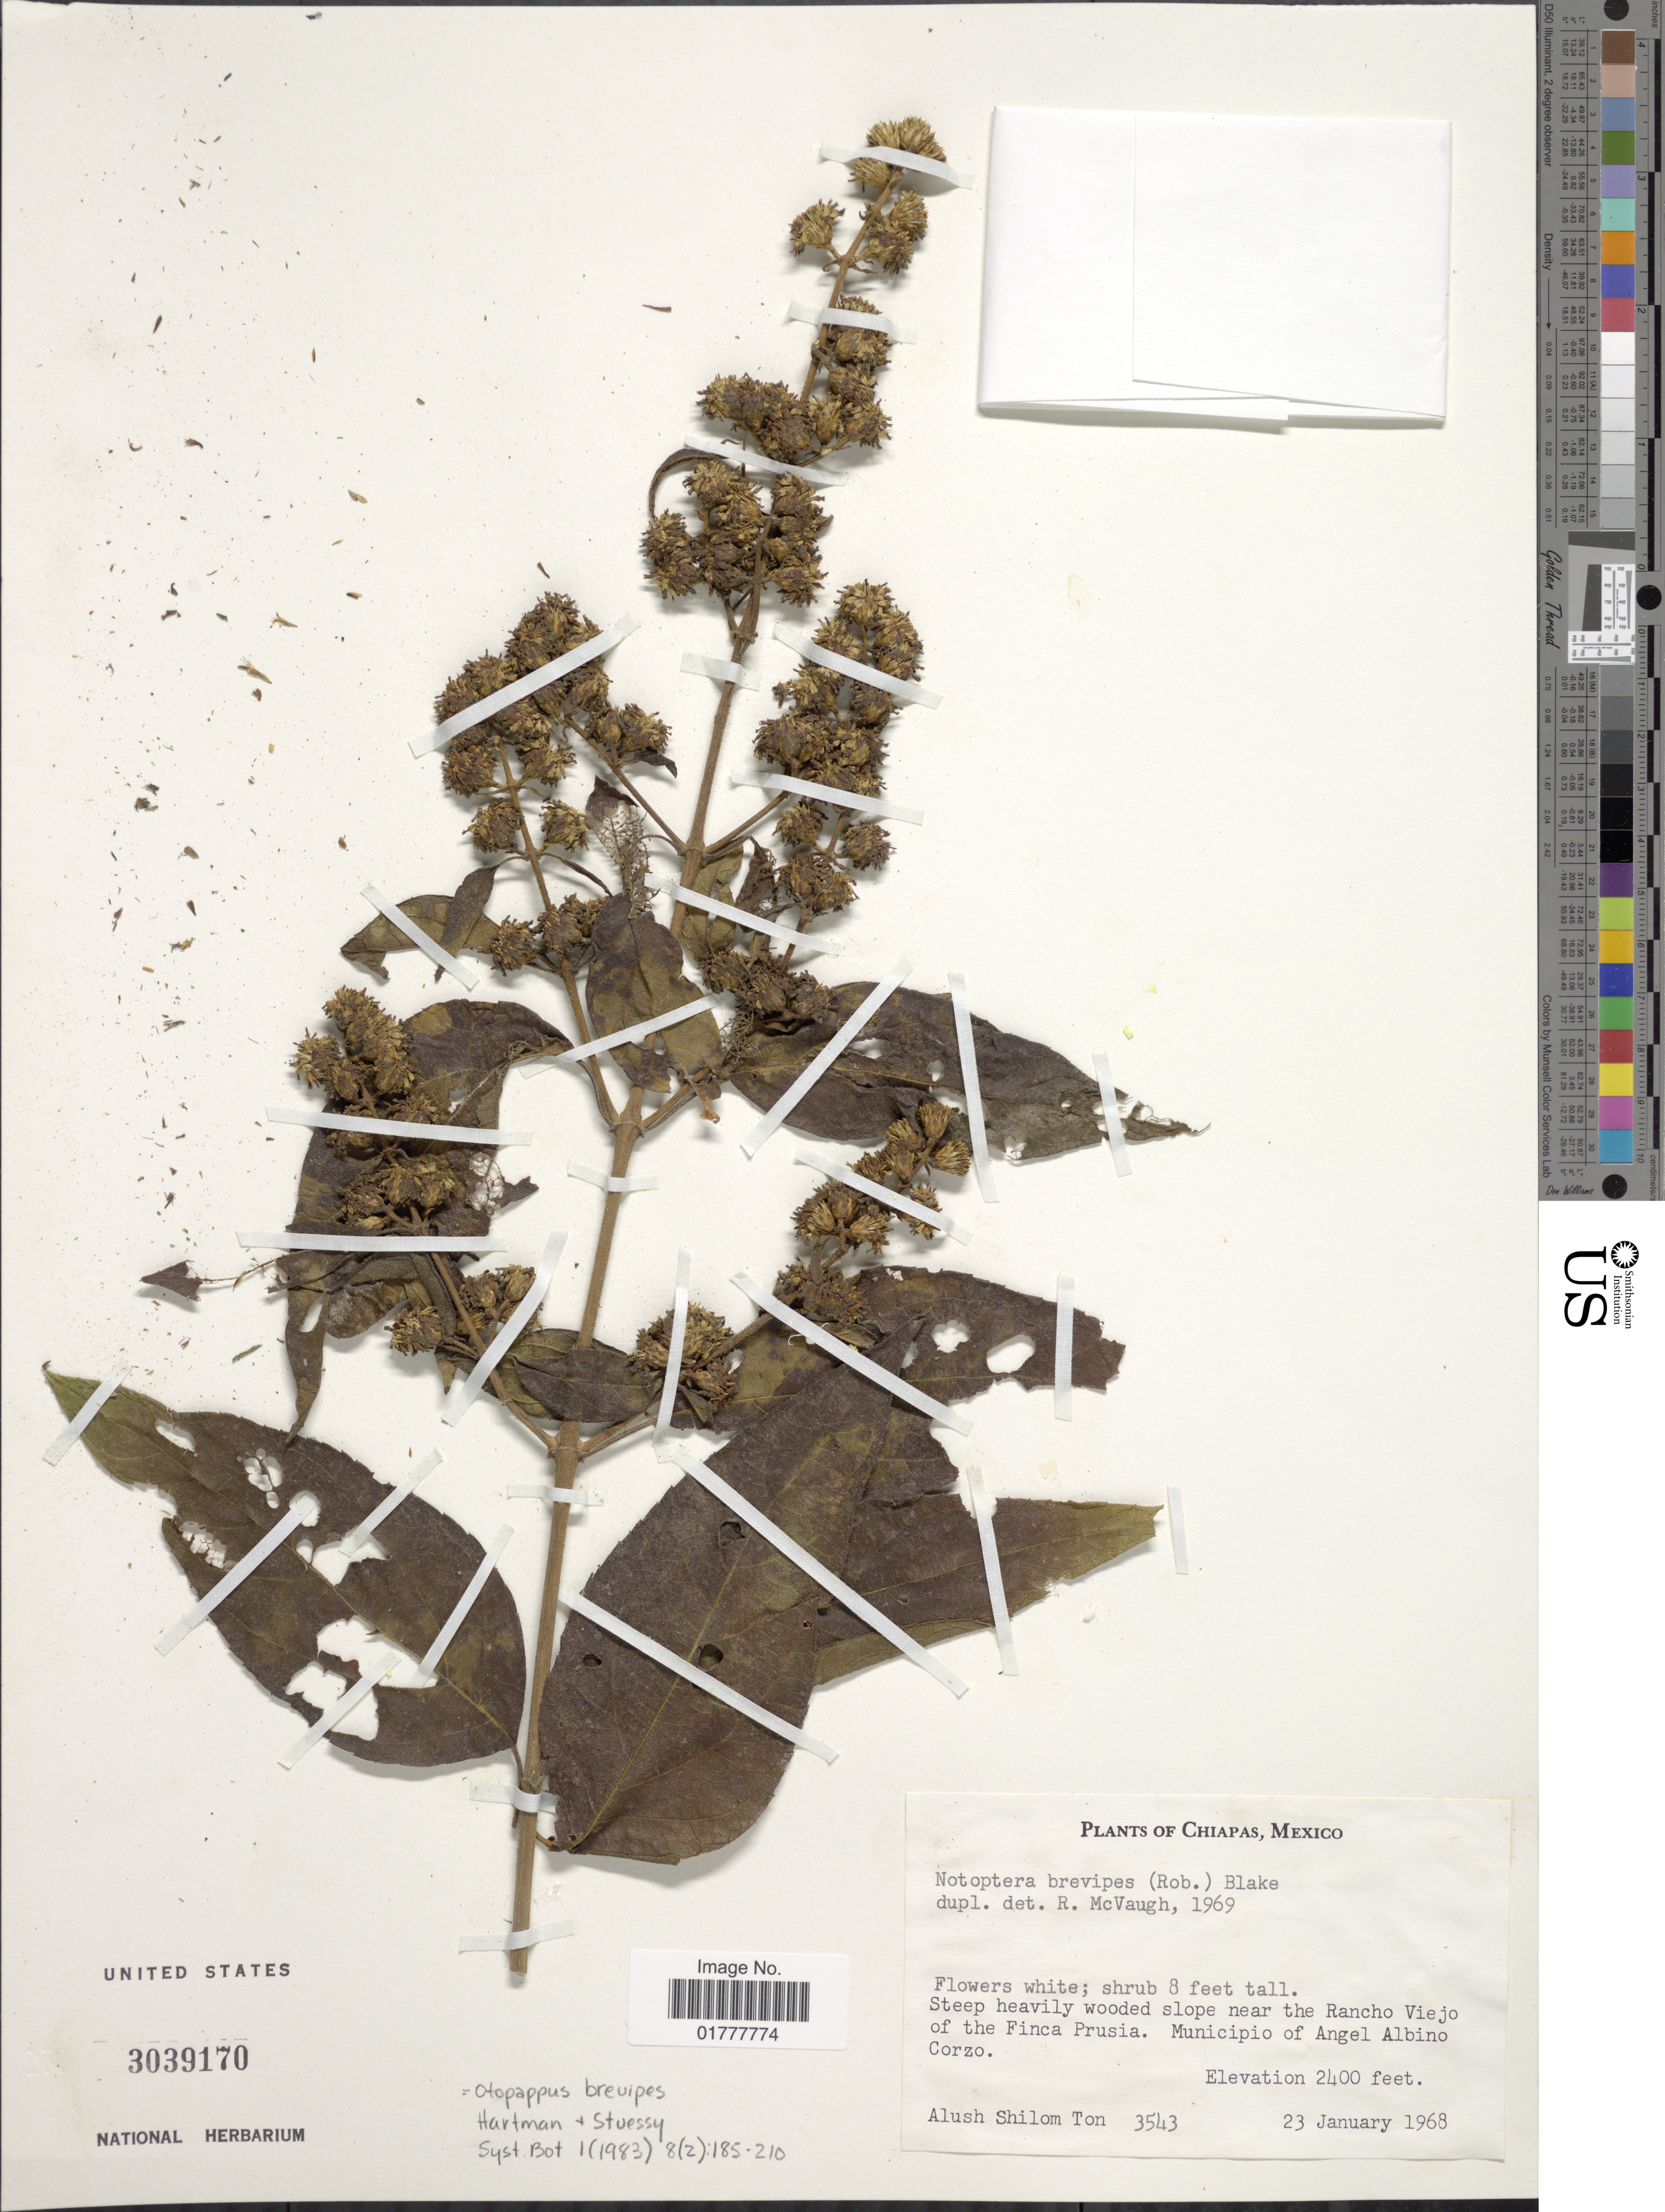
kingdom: Plantae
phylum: Tracheophyta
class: Magnoliopsida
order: Asterales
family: Asteraceae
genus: Otopappus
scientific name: Otopappus brevipes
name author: B.L. Rob.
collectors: A. M. Ton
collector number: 3543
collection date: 1968-01-23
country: Mexico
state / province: Chiapas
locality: Chiapas. Steep heavily wooded slope near the Rancho Viejo of the Finca Prusia. Muncipio of Angel Albino Corzo.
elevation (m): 732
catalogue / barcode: US 3039170